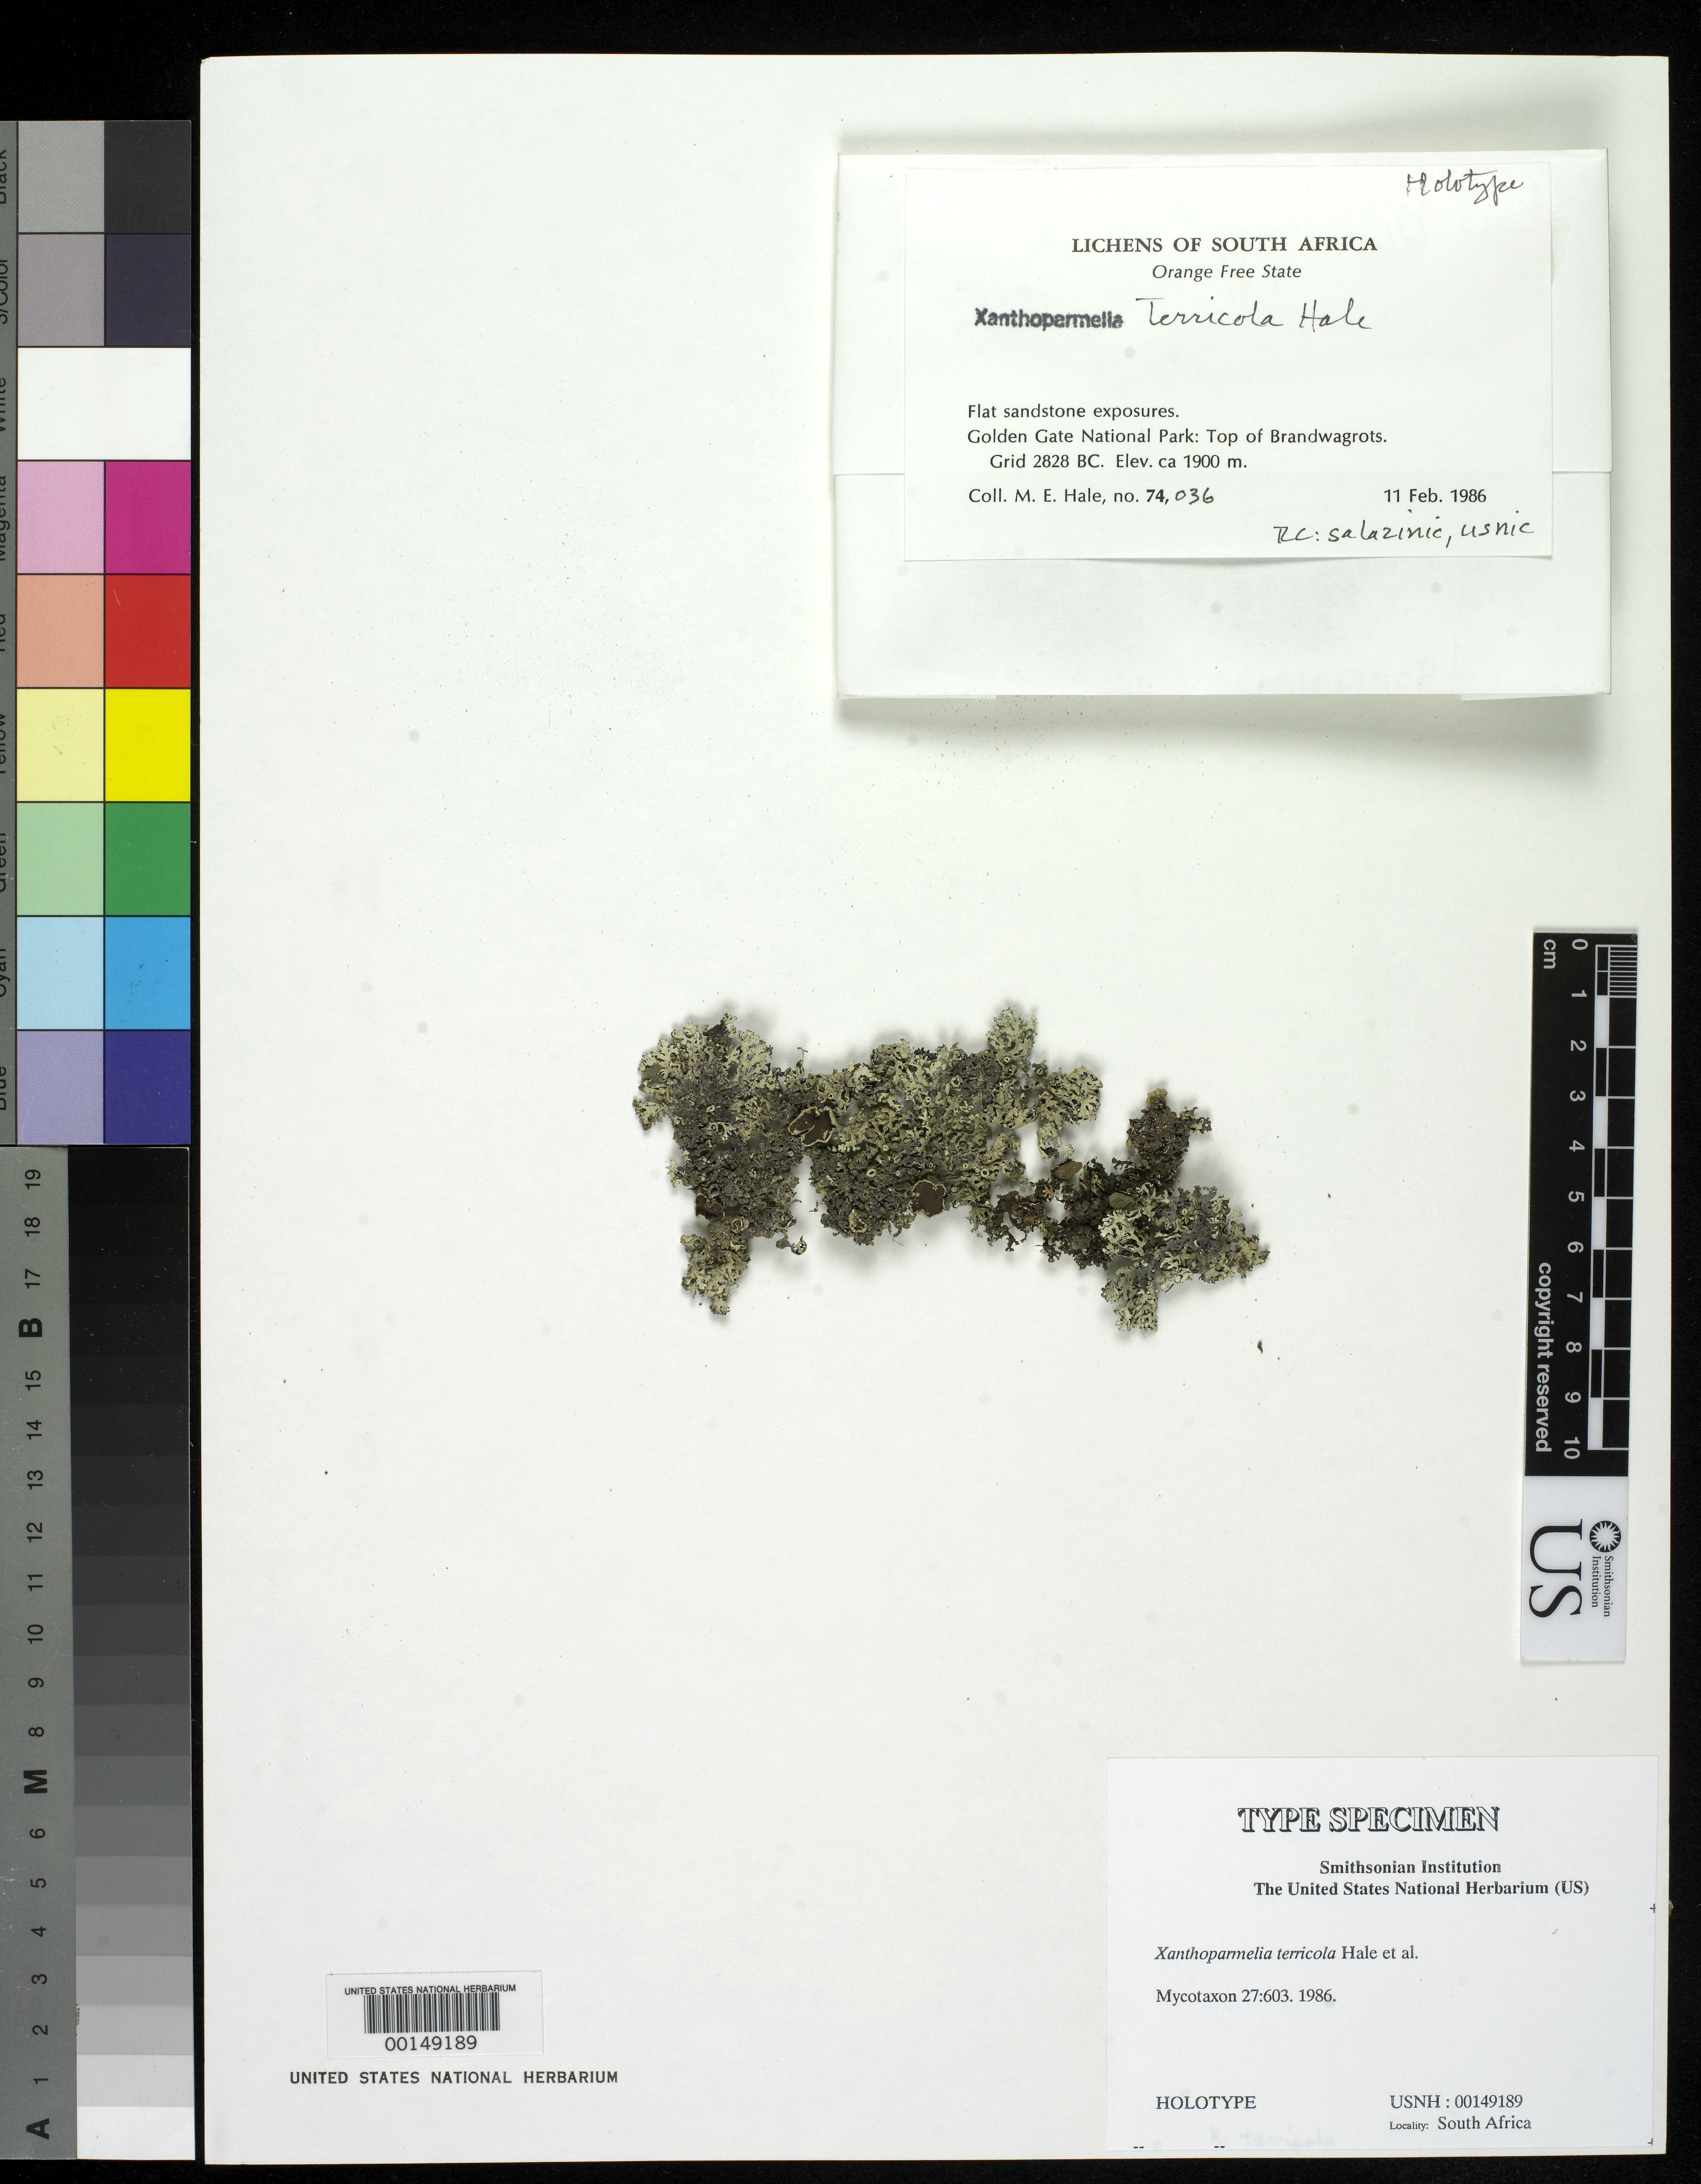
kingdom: Fungi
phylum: Ascomycota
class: Lecanoromycetes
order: Lecanorales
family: Parmeliaceae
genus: Xanthoparmelia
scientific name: Xanthoparmelia terricola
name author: Hale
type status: Holotype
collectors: M. Hale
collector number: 74036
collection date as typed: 11 Feb 1986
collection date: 1986-02-11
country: South Africa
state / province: Free State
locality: Golden Gate National Park, top of Brandagrots, Grid 2828 BC, flat sandstone exposures.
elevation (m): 1900